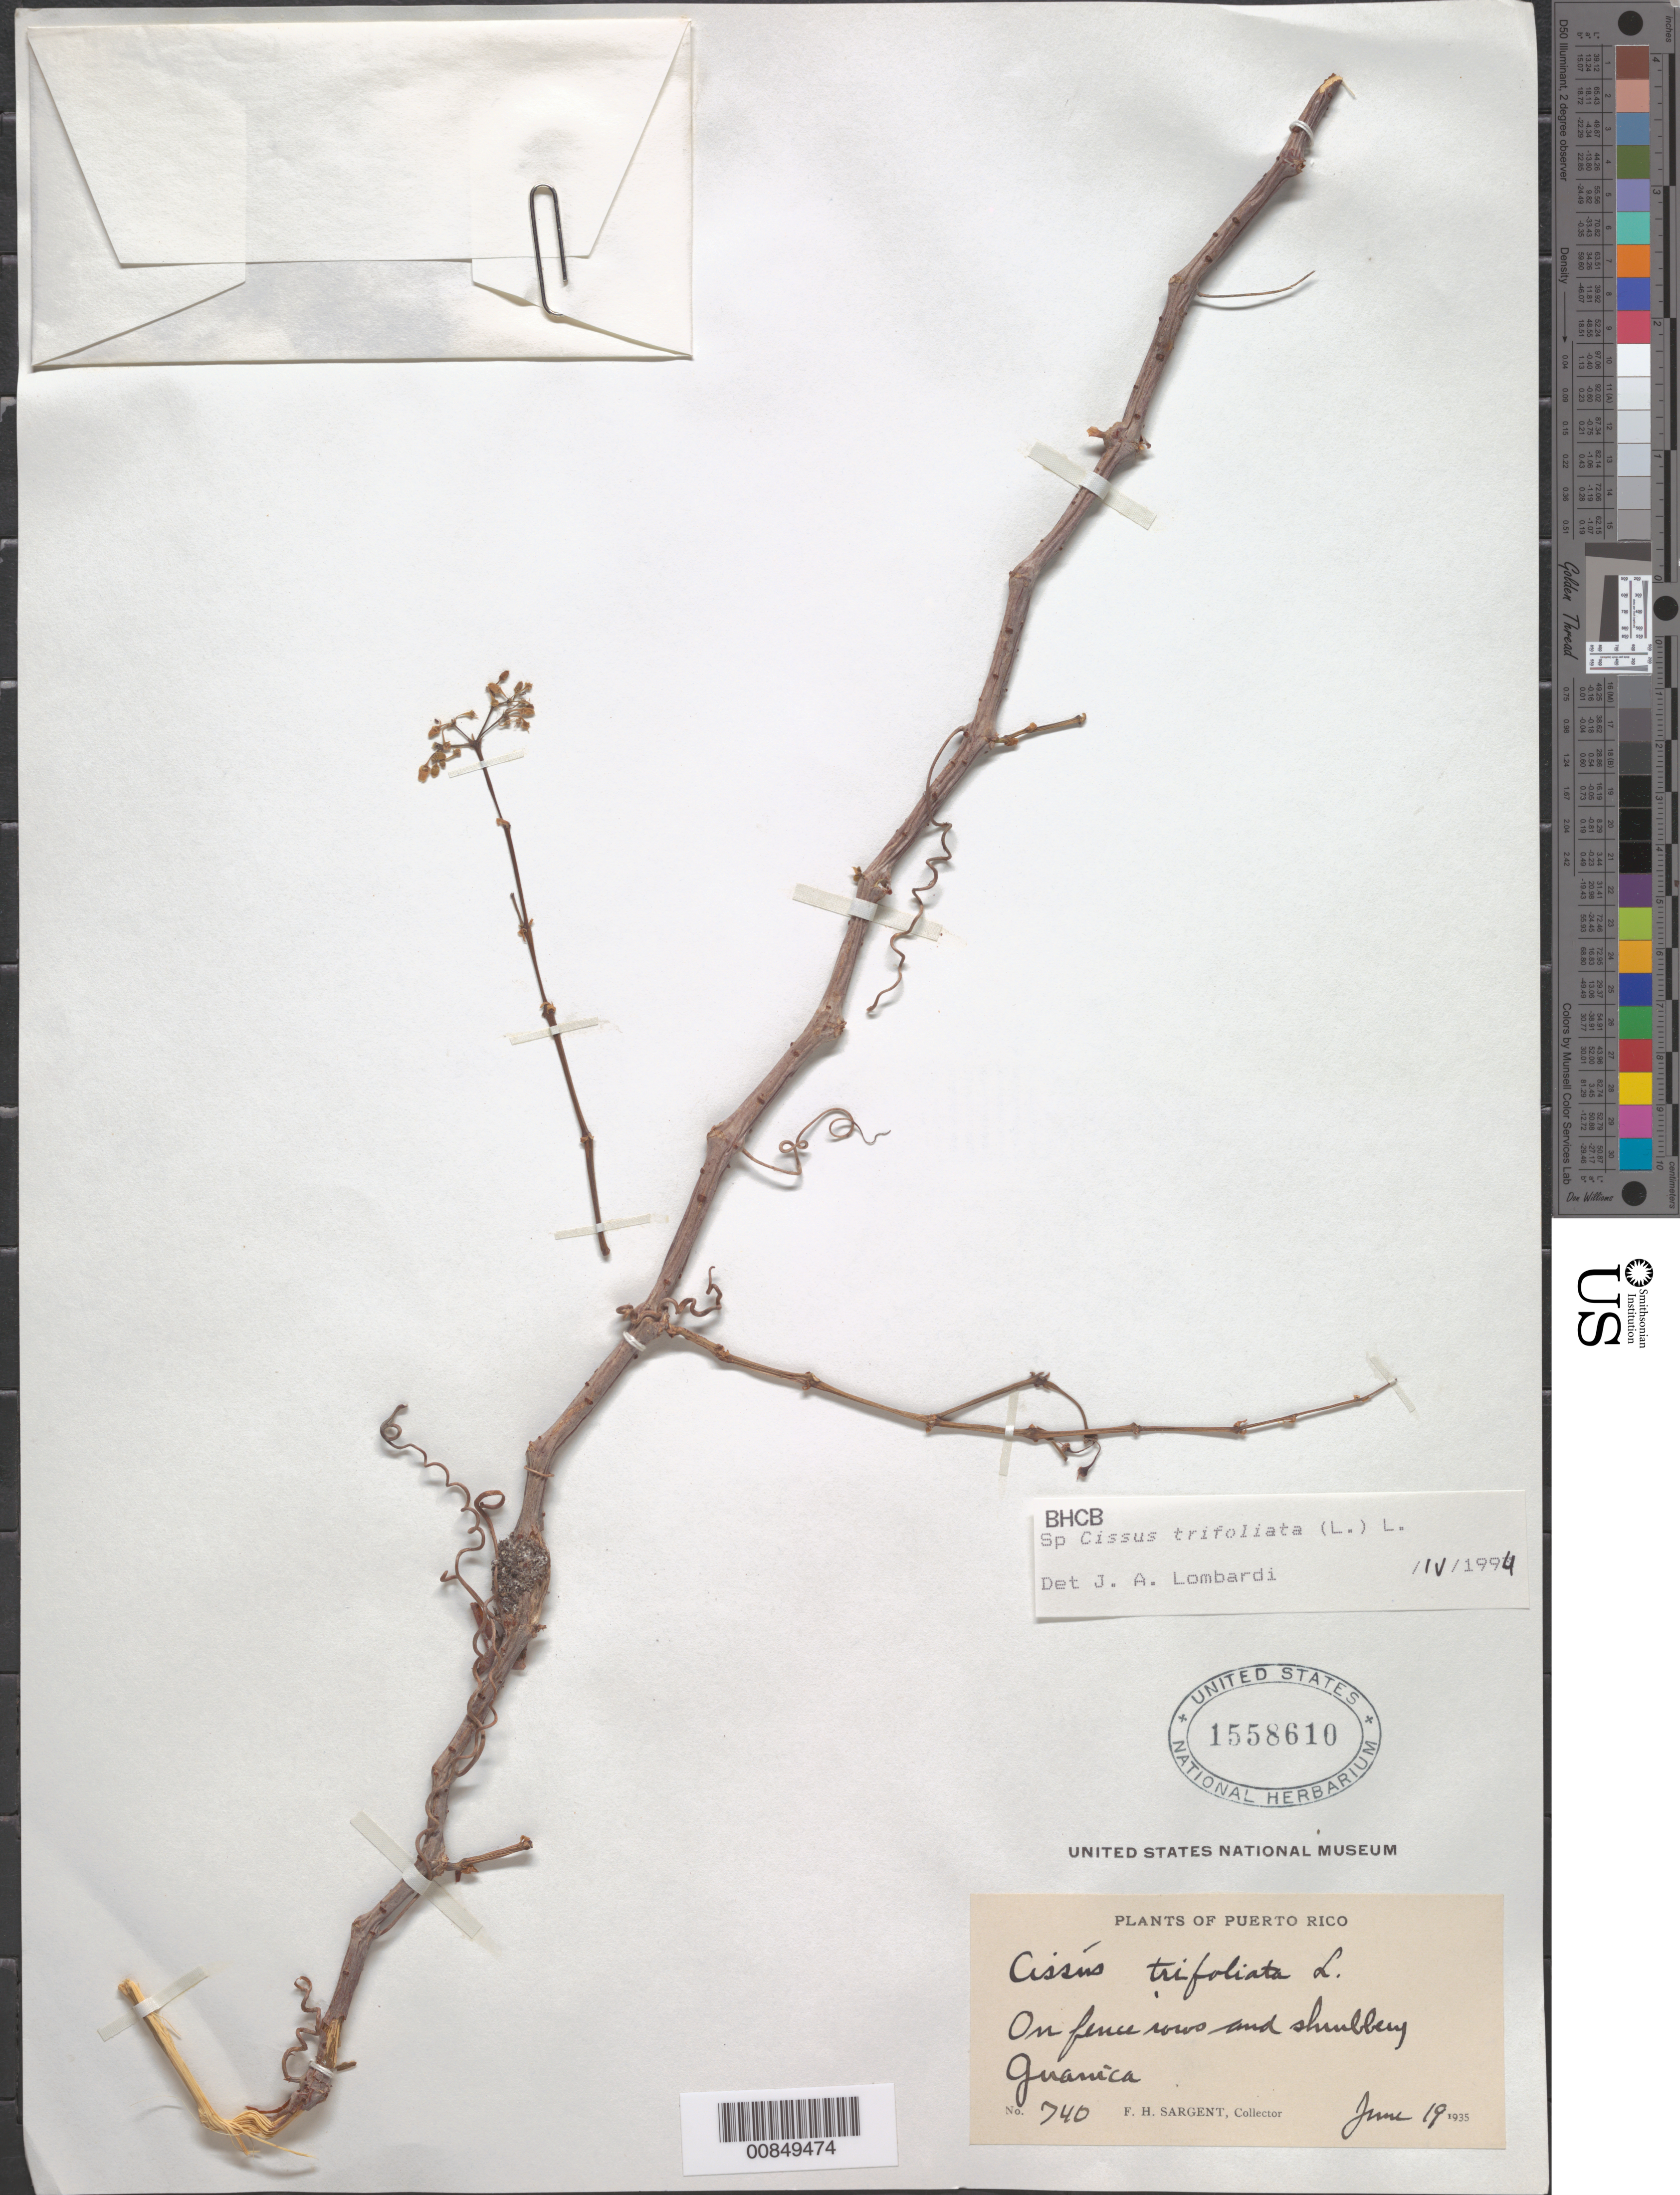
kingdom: Plantae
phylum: Tracheophyta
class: Magnoliopsida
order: Vitales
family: Vitaceae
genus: Cissus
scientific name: Cissus trifoliata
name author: (L.) L.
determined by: Lombardi, Julio A.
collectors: F. H. Sargent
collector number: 740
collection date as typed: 19 Jun 1925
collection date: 1925-06-19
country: Puerto Rico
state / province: Guanica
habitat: on fence rows and shrubbery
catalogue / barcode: US 1558610